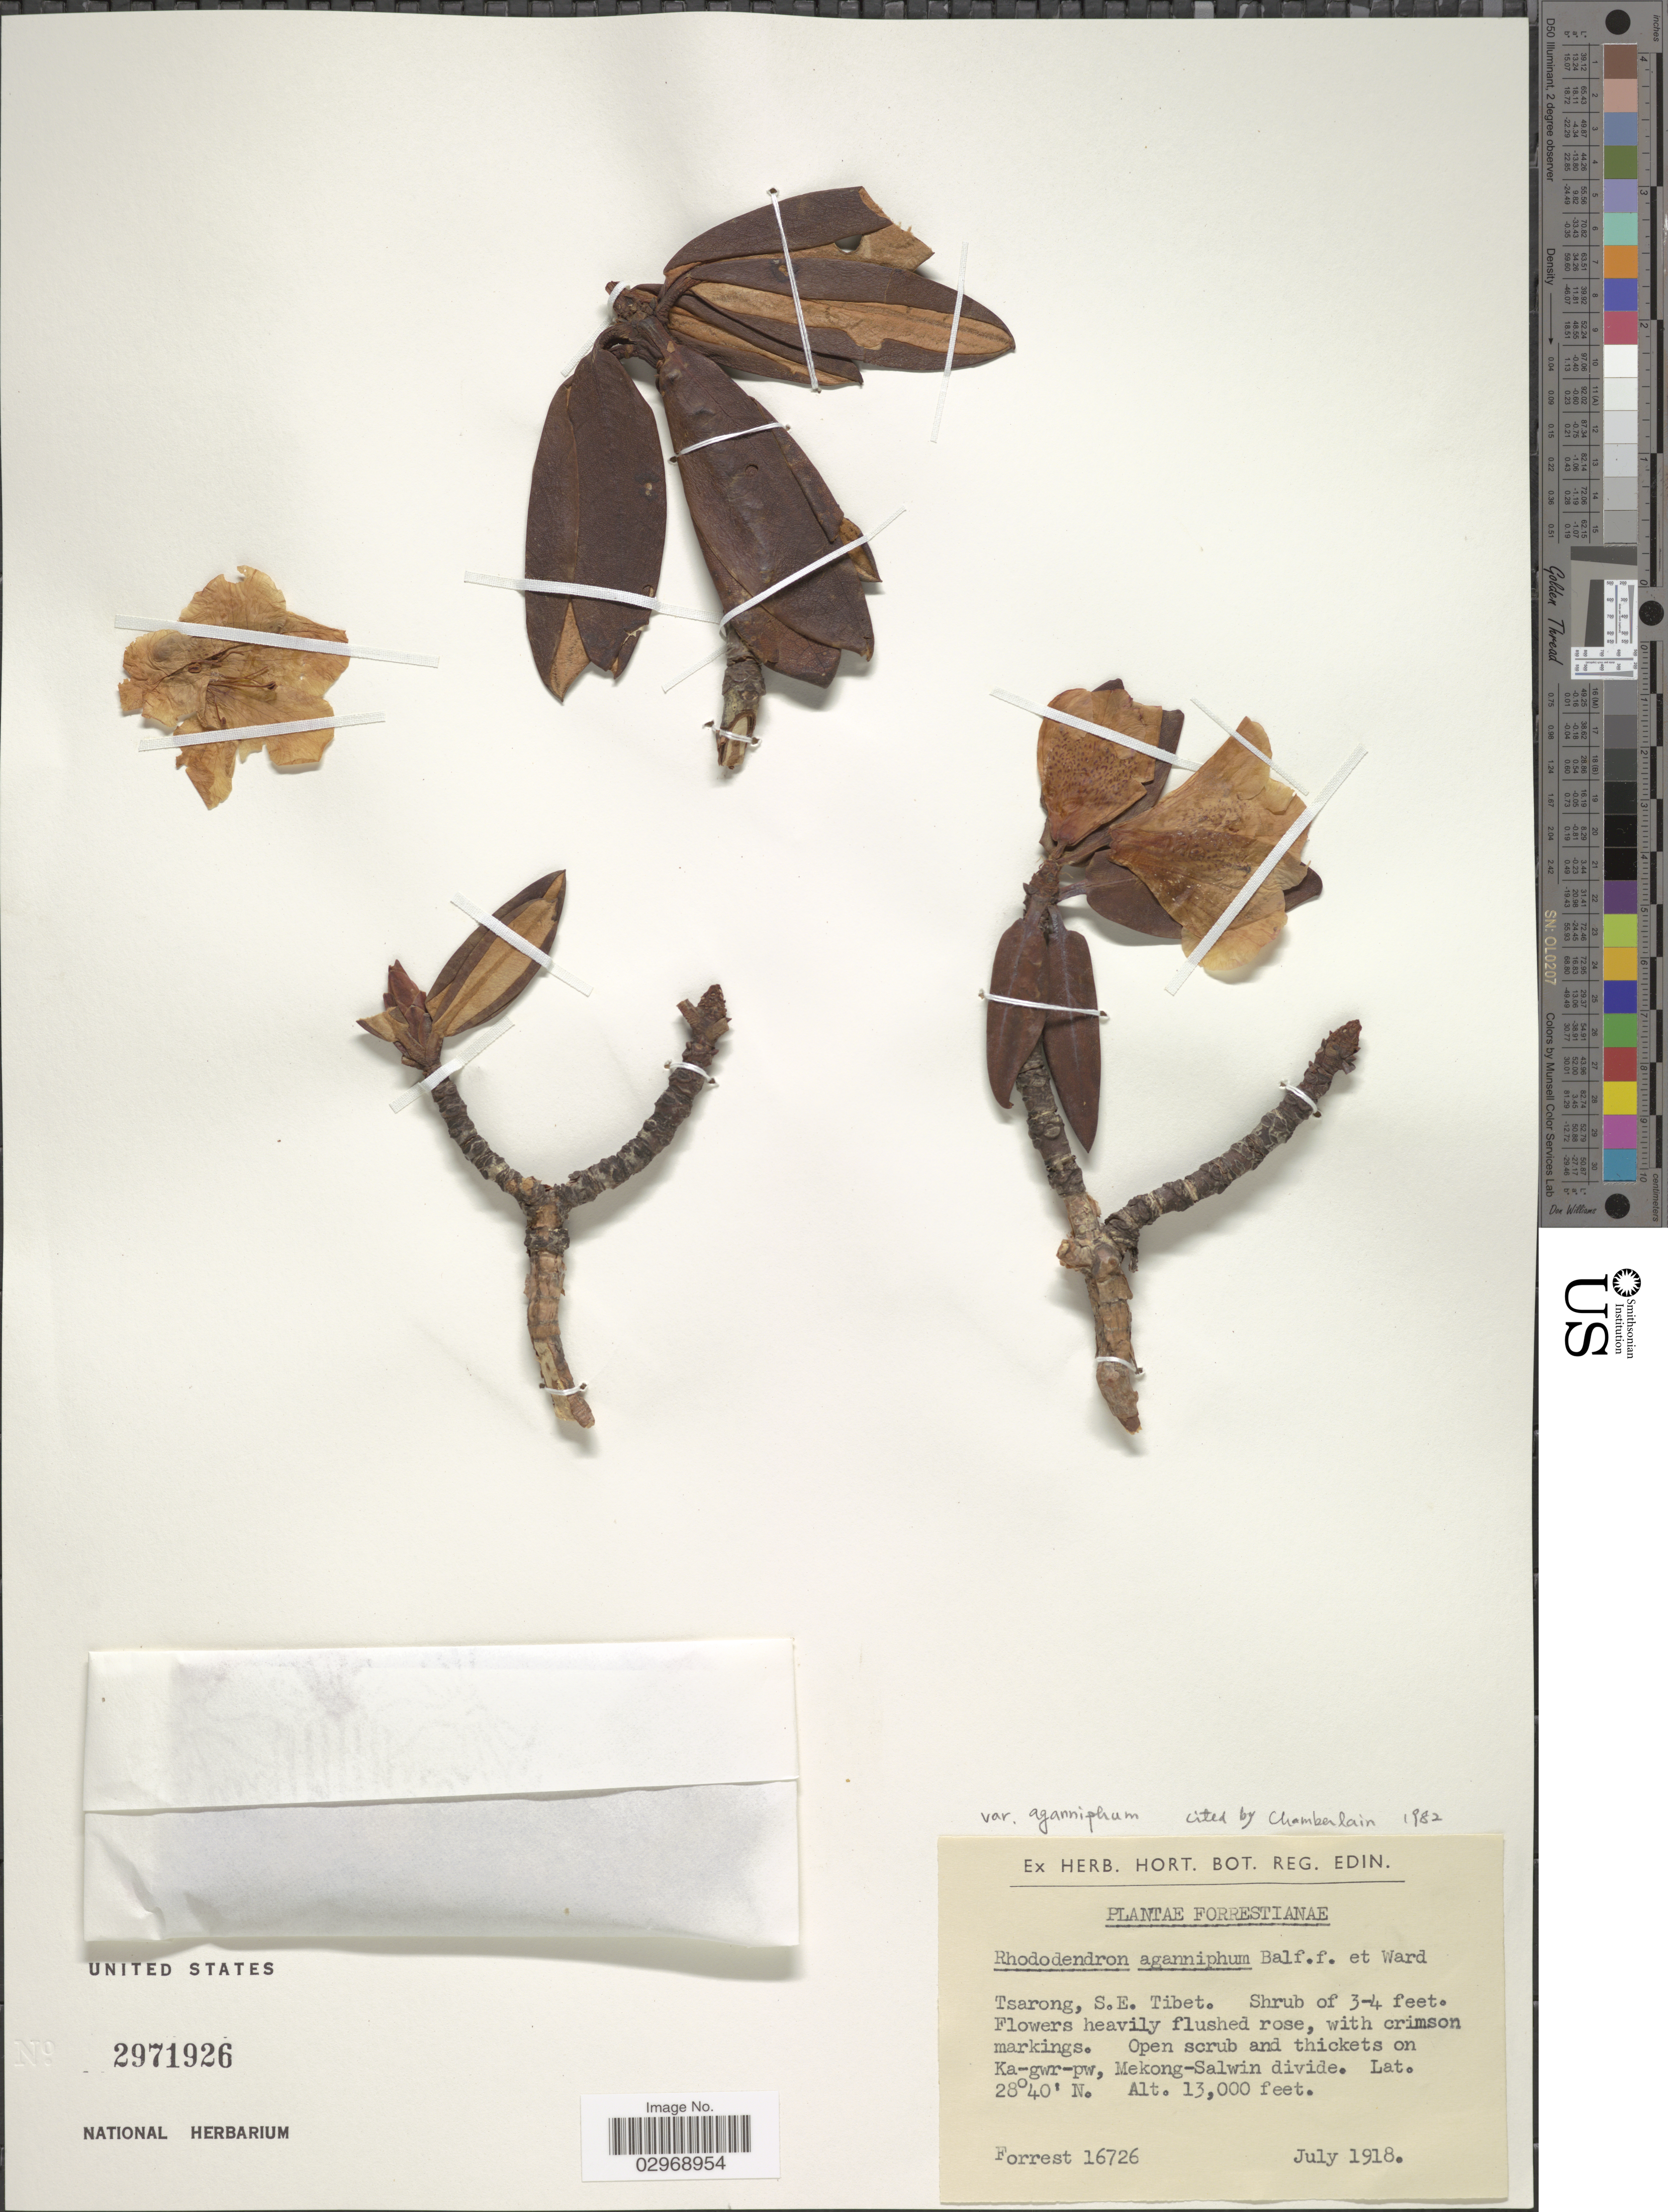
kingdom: Plantae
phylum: Tracheophyta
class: Magnoliopsida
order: Ericales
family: Ericaceae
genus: Rhododendron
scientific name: Rhododendron aganniphum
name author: Balf. f. & Kingdon-Ward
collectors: -. Forrest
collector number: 16726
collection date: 1918-07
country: China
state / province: Xizang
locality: Tsarong, S.E. Tibet. On Ka-gwr-pw, Mekong-Salwin divide.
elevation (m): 3962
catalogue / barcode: US 2971926